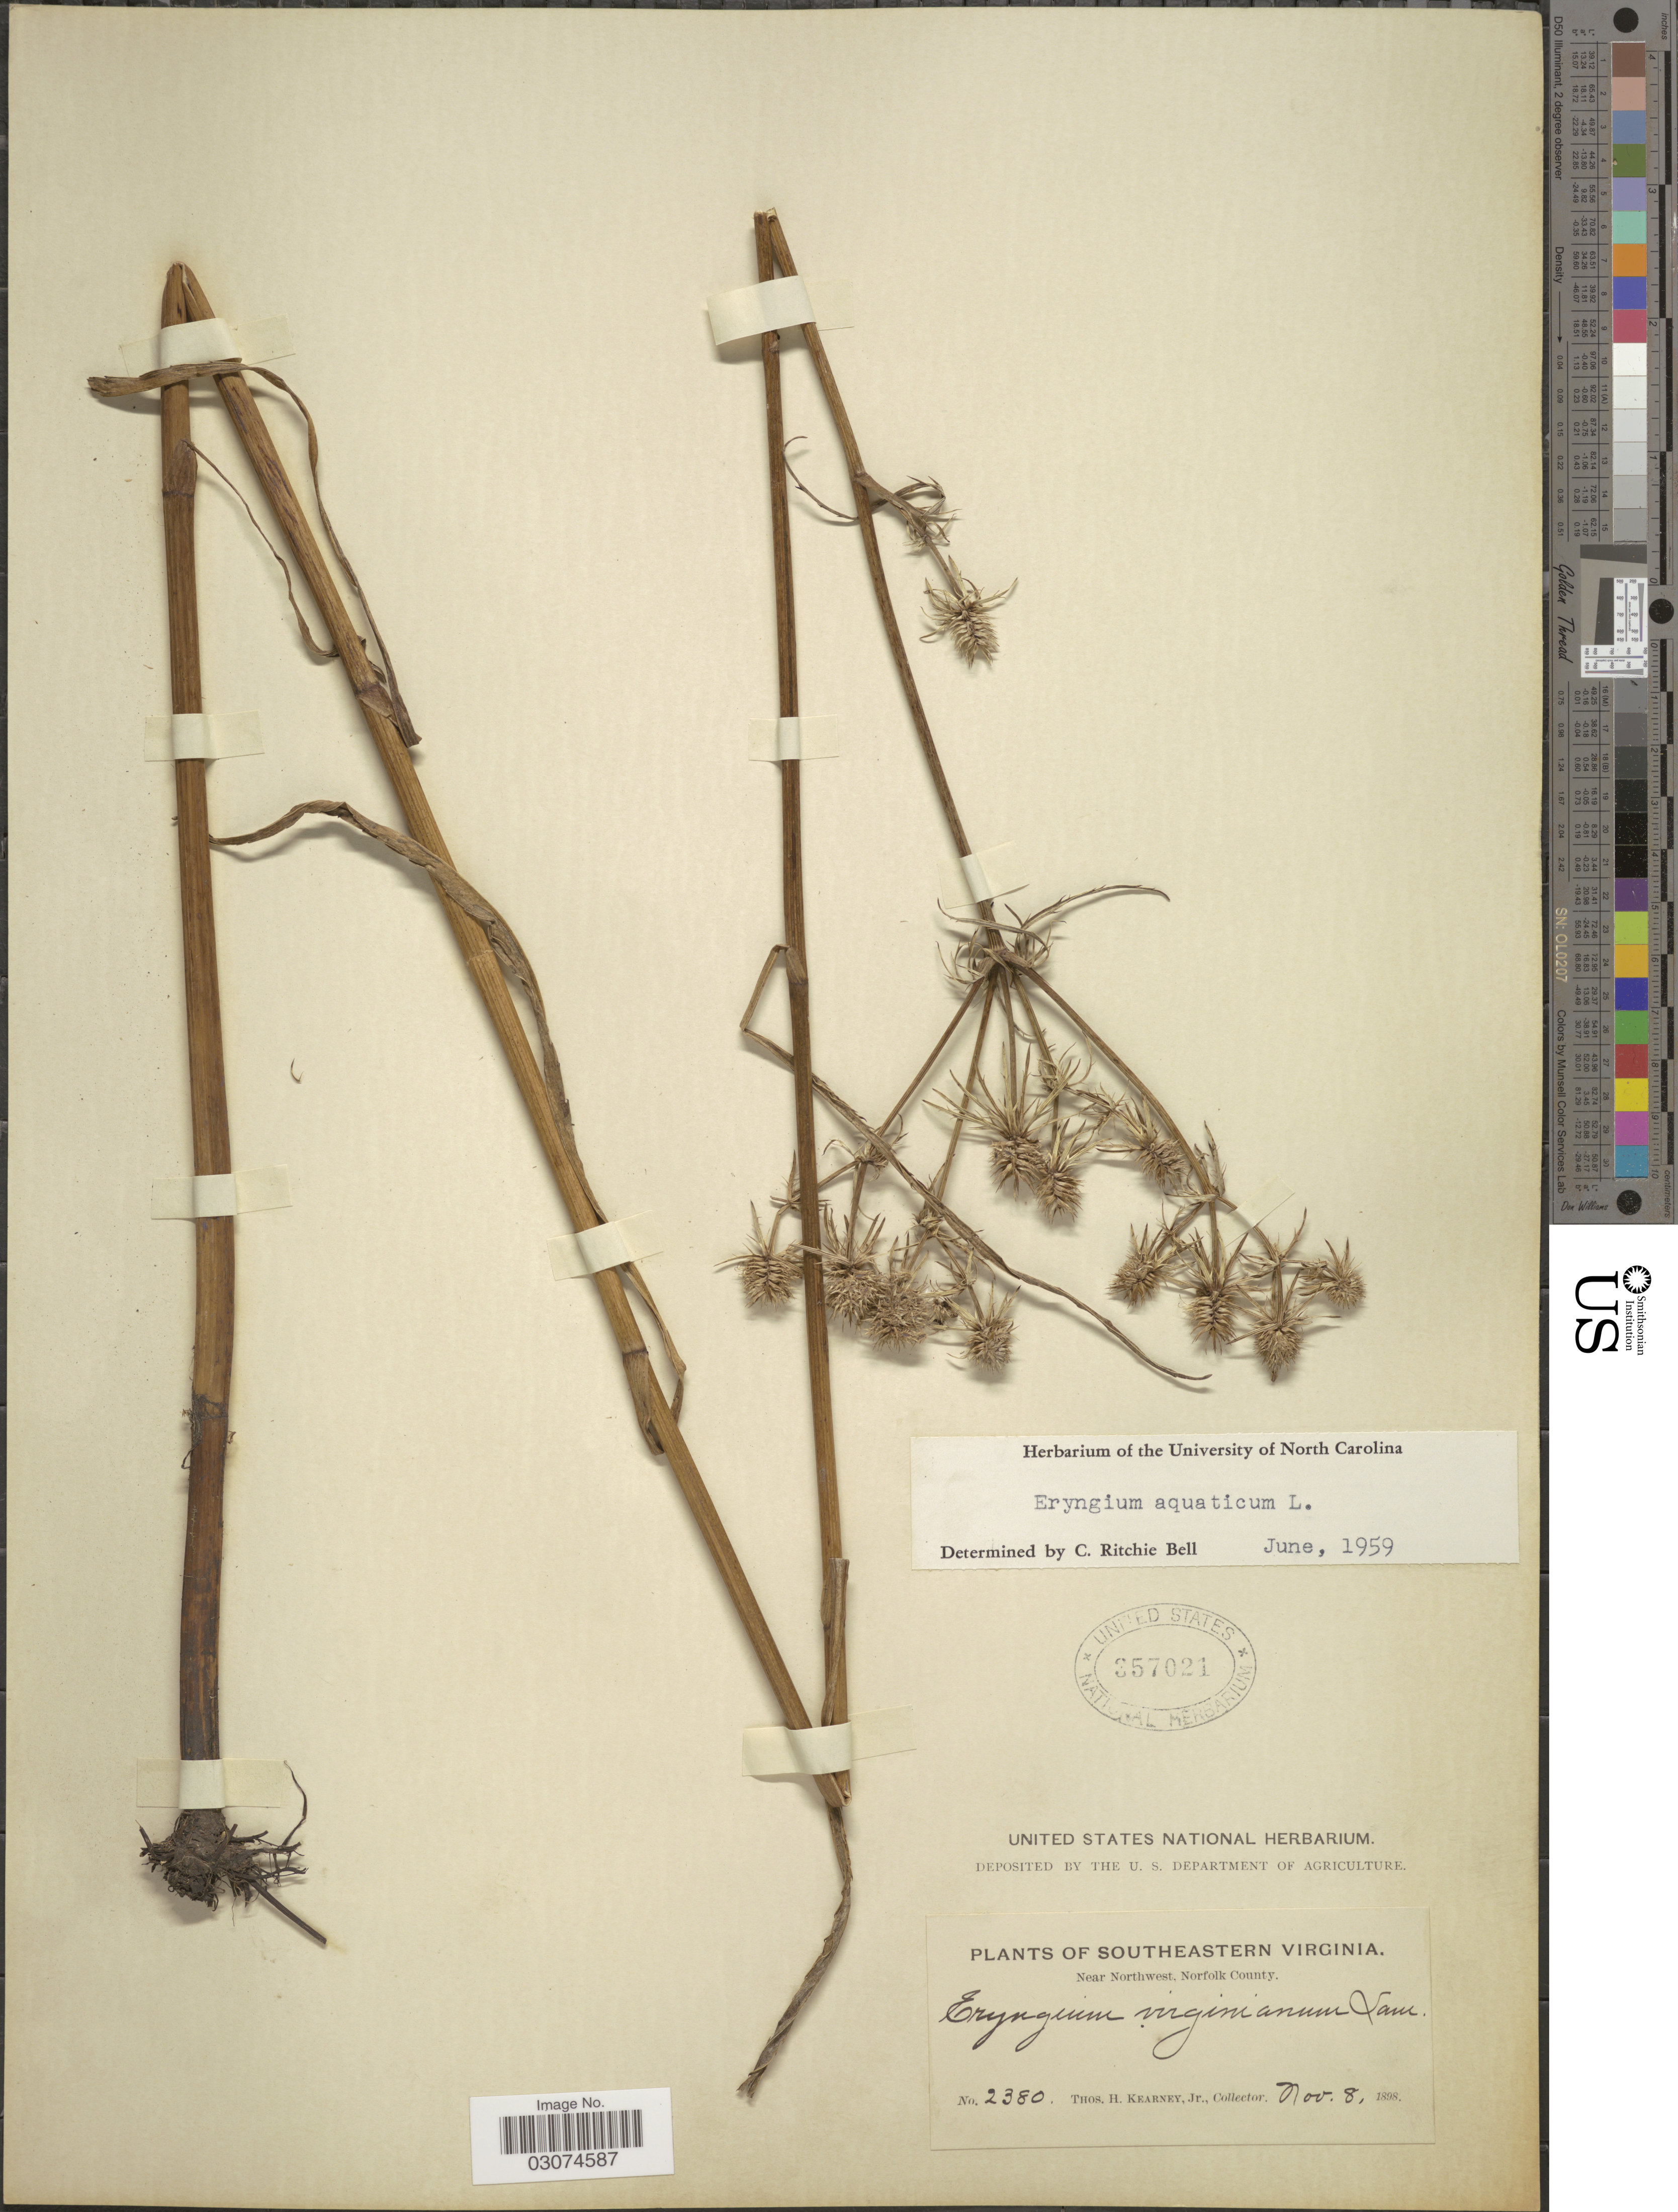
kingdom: Plantae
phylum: Tracheophyta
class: Magnoliopsida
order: Apiales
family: Apiaceae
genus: Eryngium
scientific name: Eryngium aquaticum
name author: L.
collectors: T. H. Kearney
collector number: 2380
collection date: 1898-11-08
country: United States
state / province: Virginia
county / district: City of Chesapeake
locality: Southeastern Virginia. Near Northwest, Norfolk County.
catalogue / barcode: US 357021